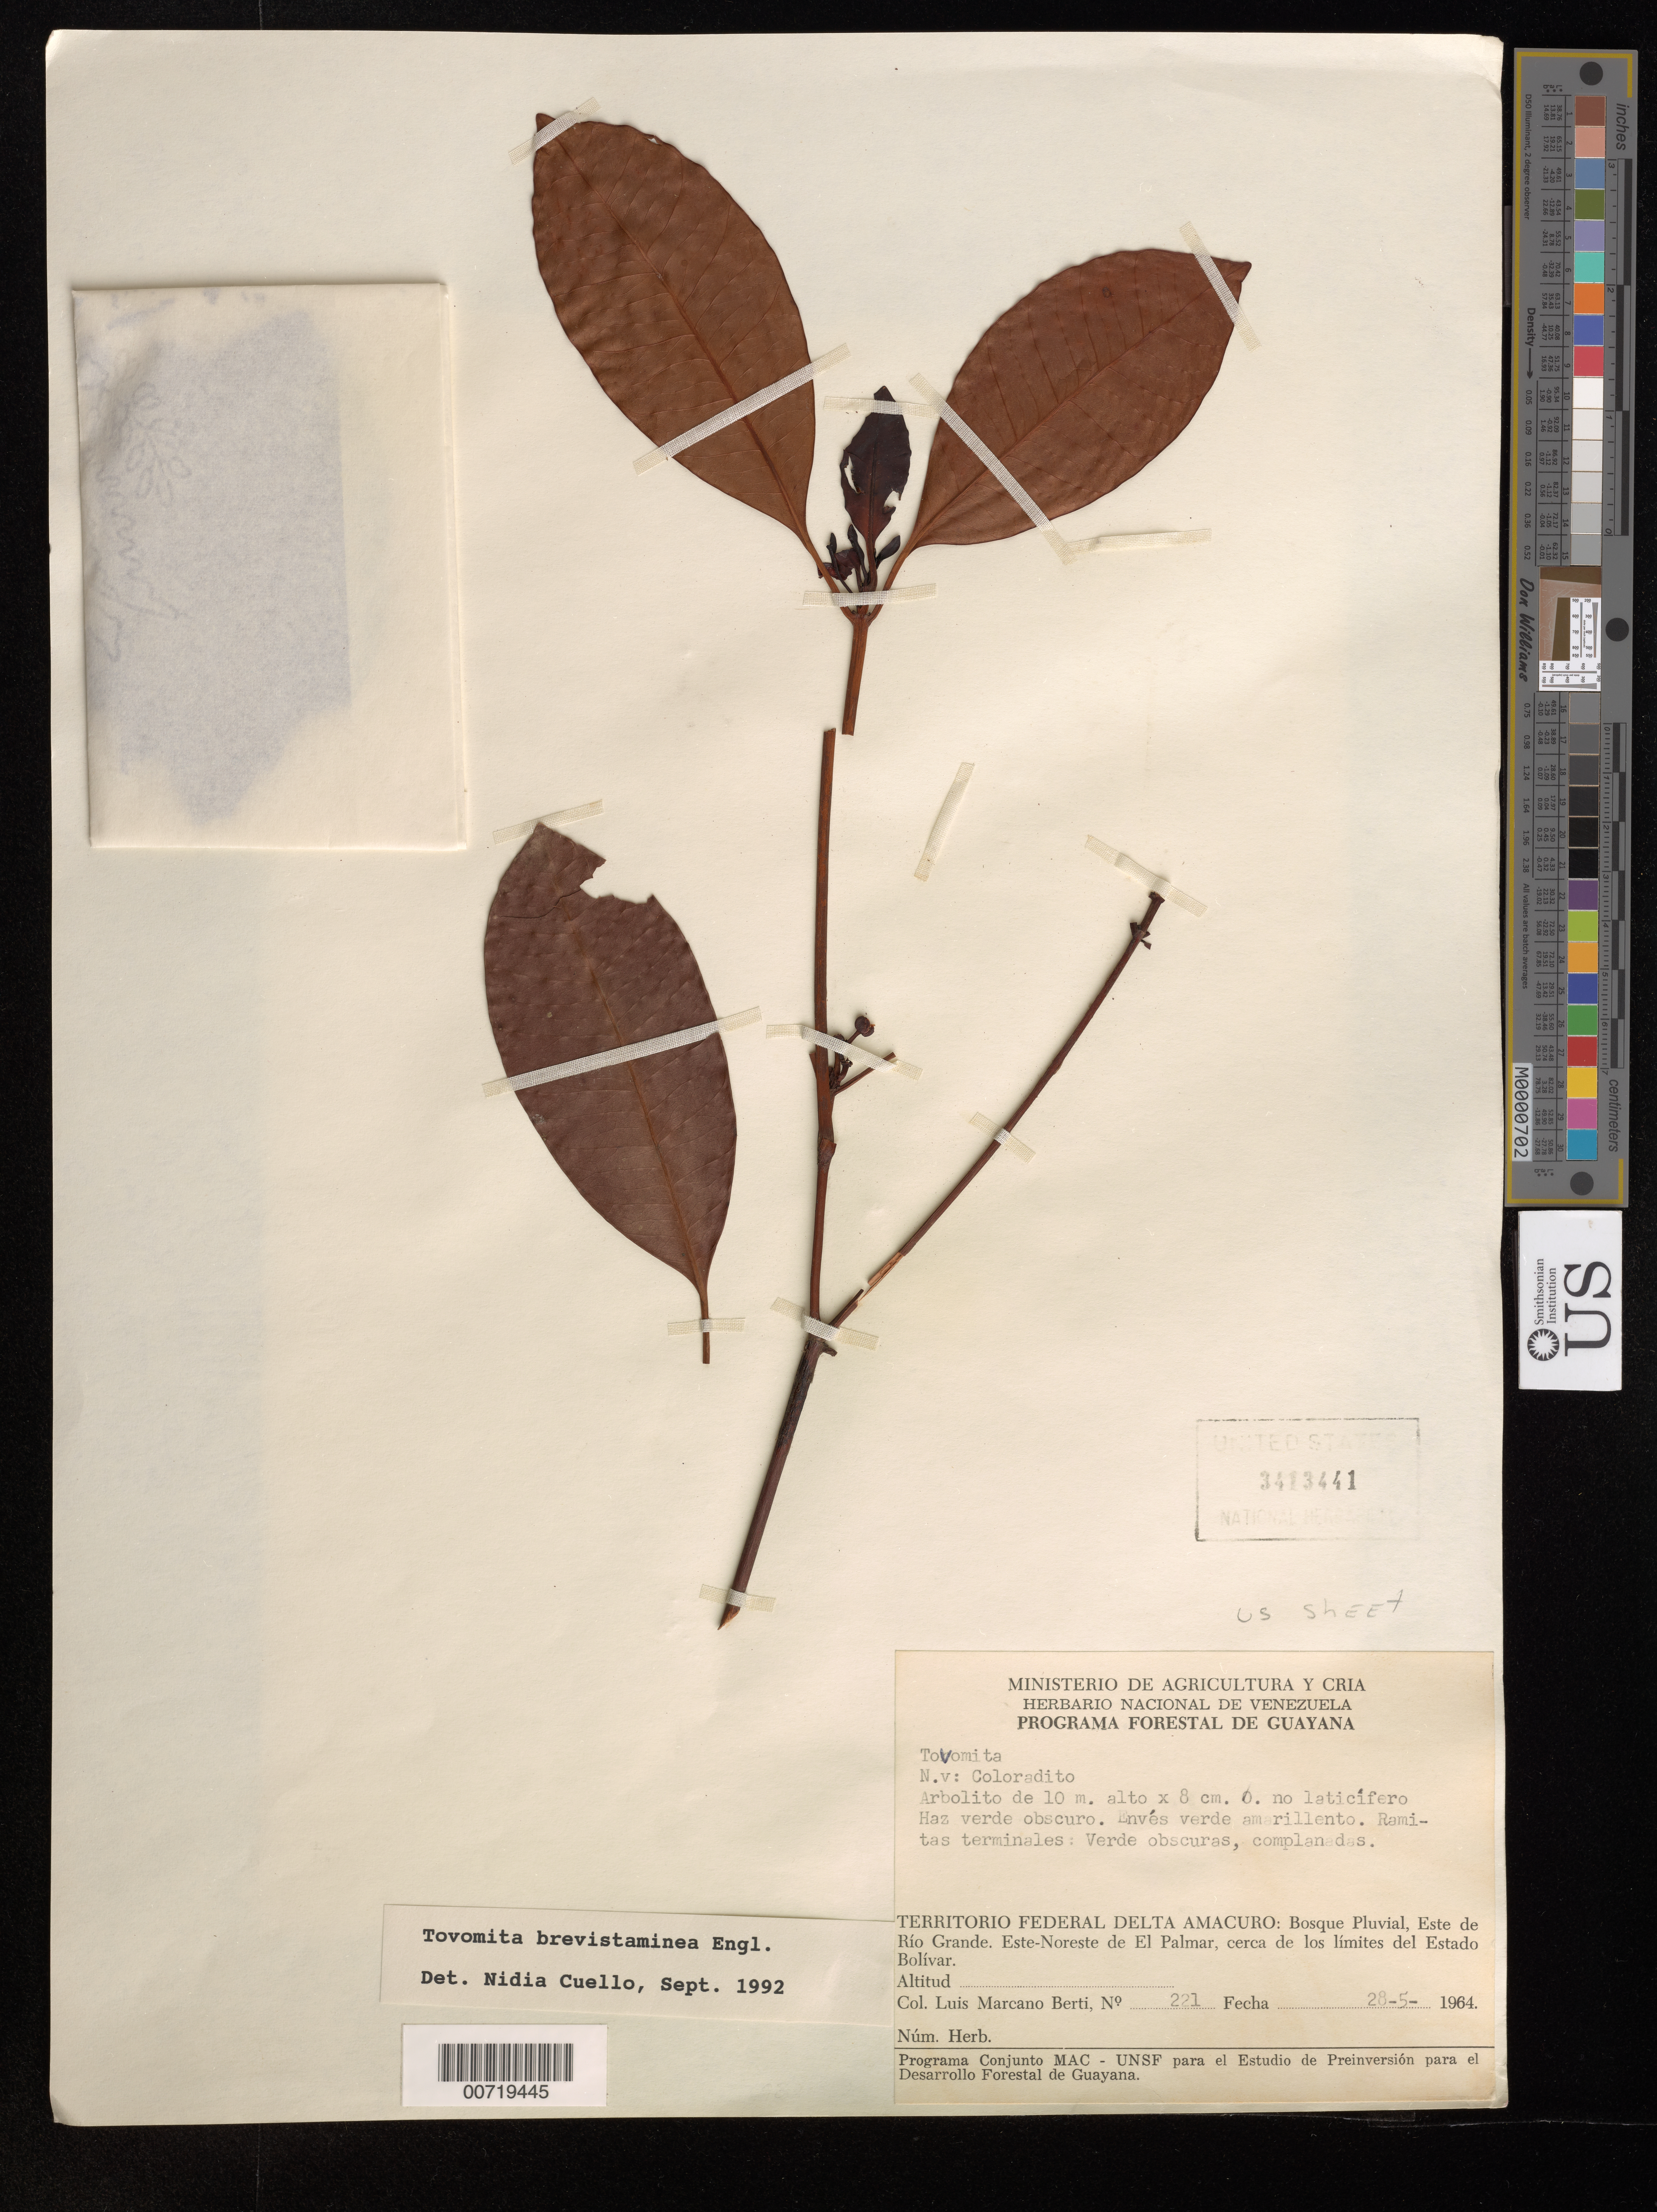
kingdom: Plantae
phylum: Tracheophyta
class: Magnoliopsida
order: Malpighiales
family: Clusiaceae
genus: Tovomita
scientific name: Tovomita brevistaminea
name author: Engl.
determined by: Cuello, Nidia L.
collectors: L. Marcano-Berti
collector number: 221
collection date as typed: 28-May-64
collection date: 1964-05-28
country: Venezuela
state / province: Delta Amacuro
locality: Este de Río Grande, ENE de El Palmar, cerca de los limites del Estado Bolívar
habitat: Bosque pluvial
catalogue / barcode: US 3413441